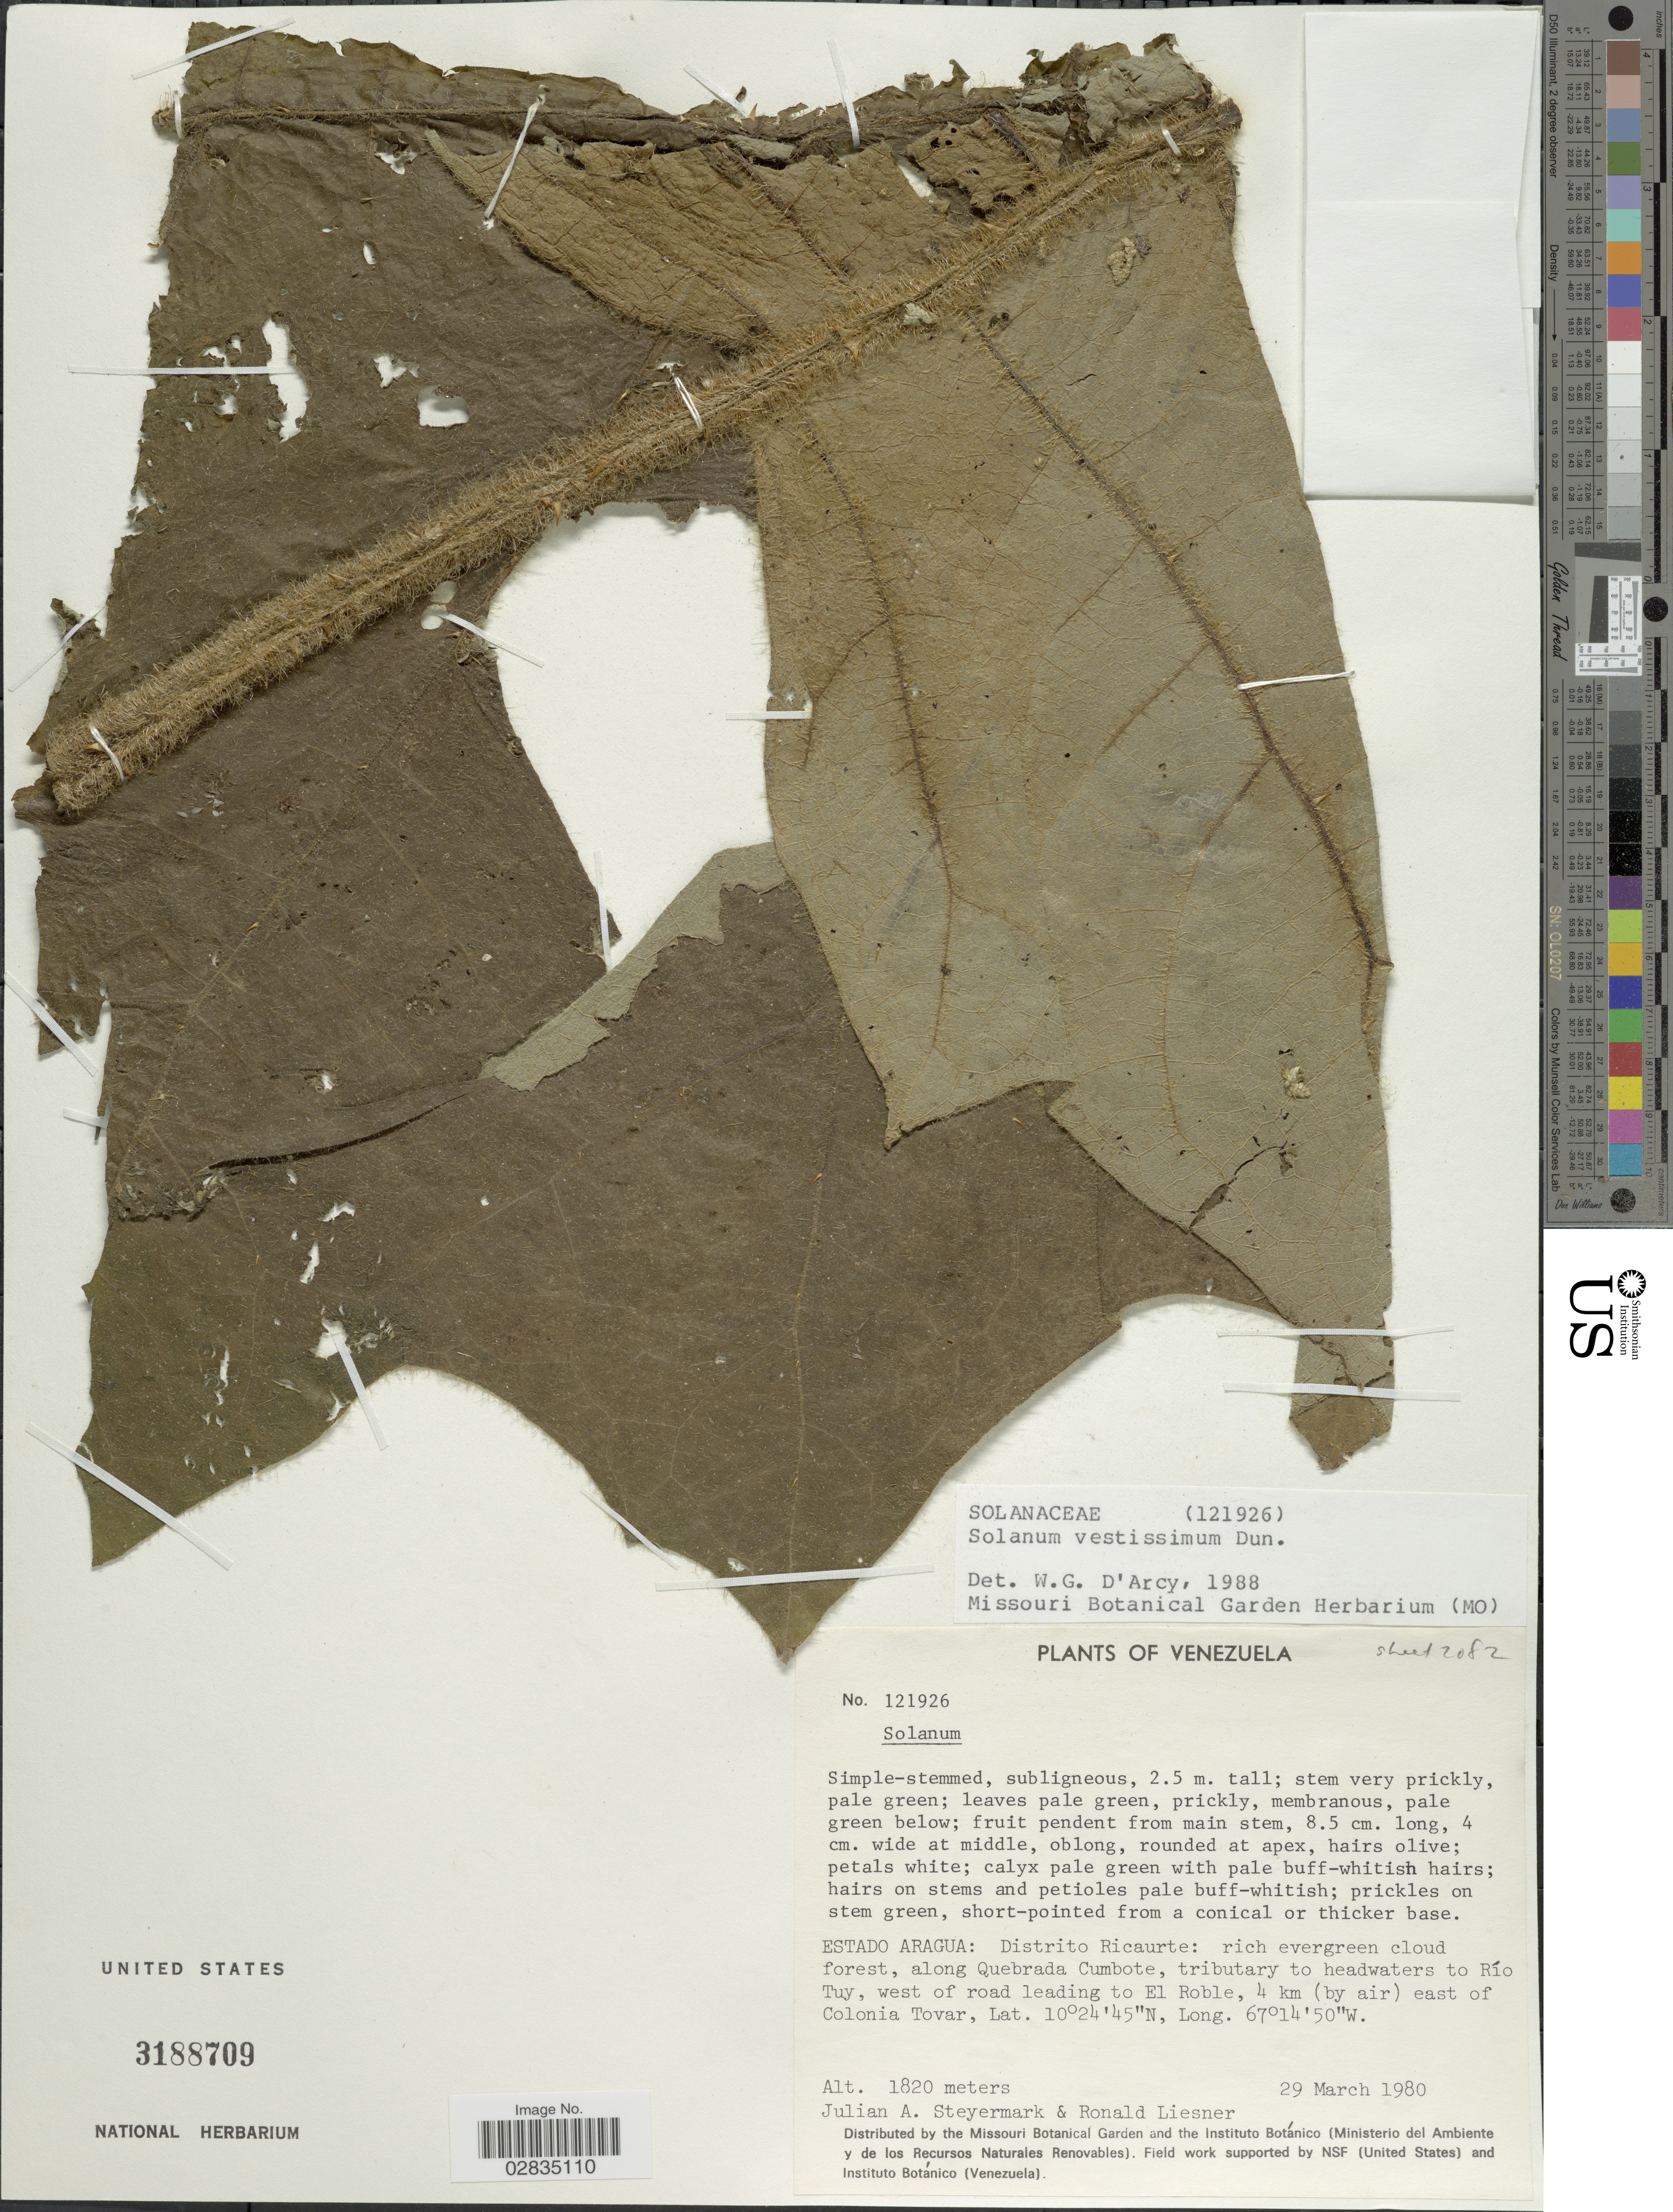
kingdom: Plantae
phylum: Tracheophyta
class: Magnoliopsida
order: Solanales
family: Solanaceae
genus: Solanum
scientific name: Solanum vestissimum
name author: Dunal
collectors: J. Steyermark & R. L. Liesner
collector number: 121926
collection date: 1980-03-29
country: Venezuela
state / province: Aragua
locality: Distrito Ricaurte: rich evergreen cloud forest, along Quebrada Cumbote, tributary to headwaters to Río Tuy, west of road leading to El Roble, 4 km (by air) east of Colonia Tovar.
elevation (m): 1820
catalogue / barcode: US 3188709